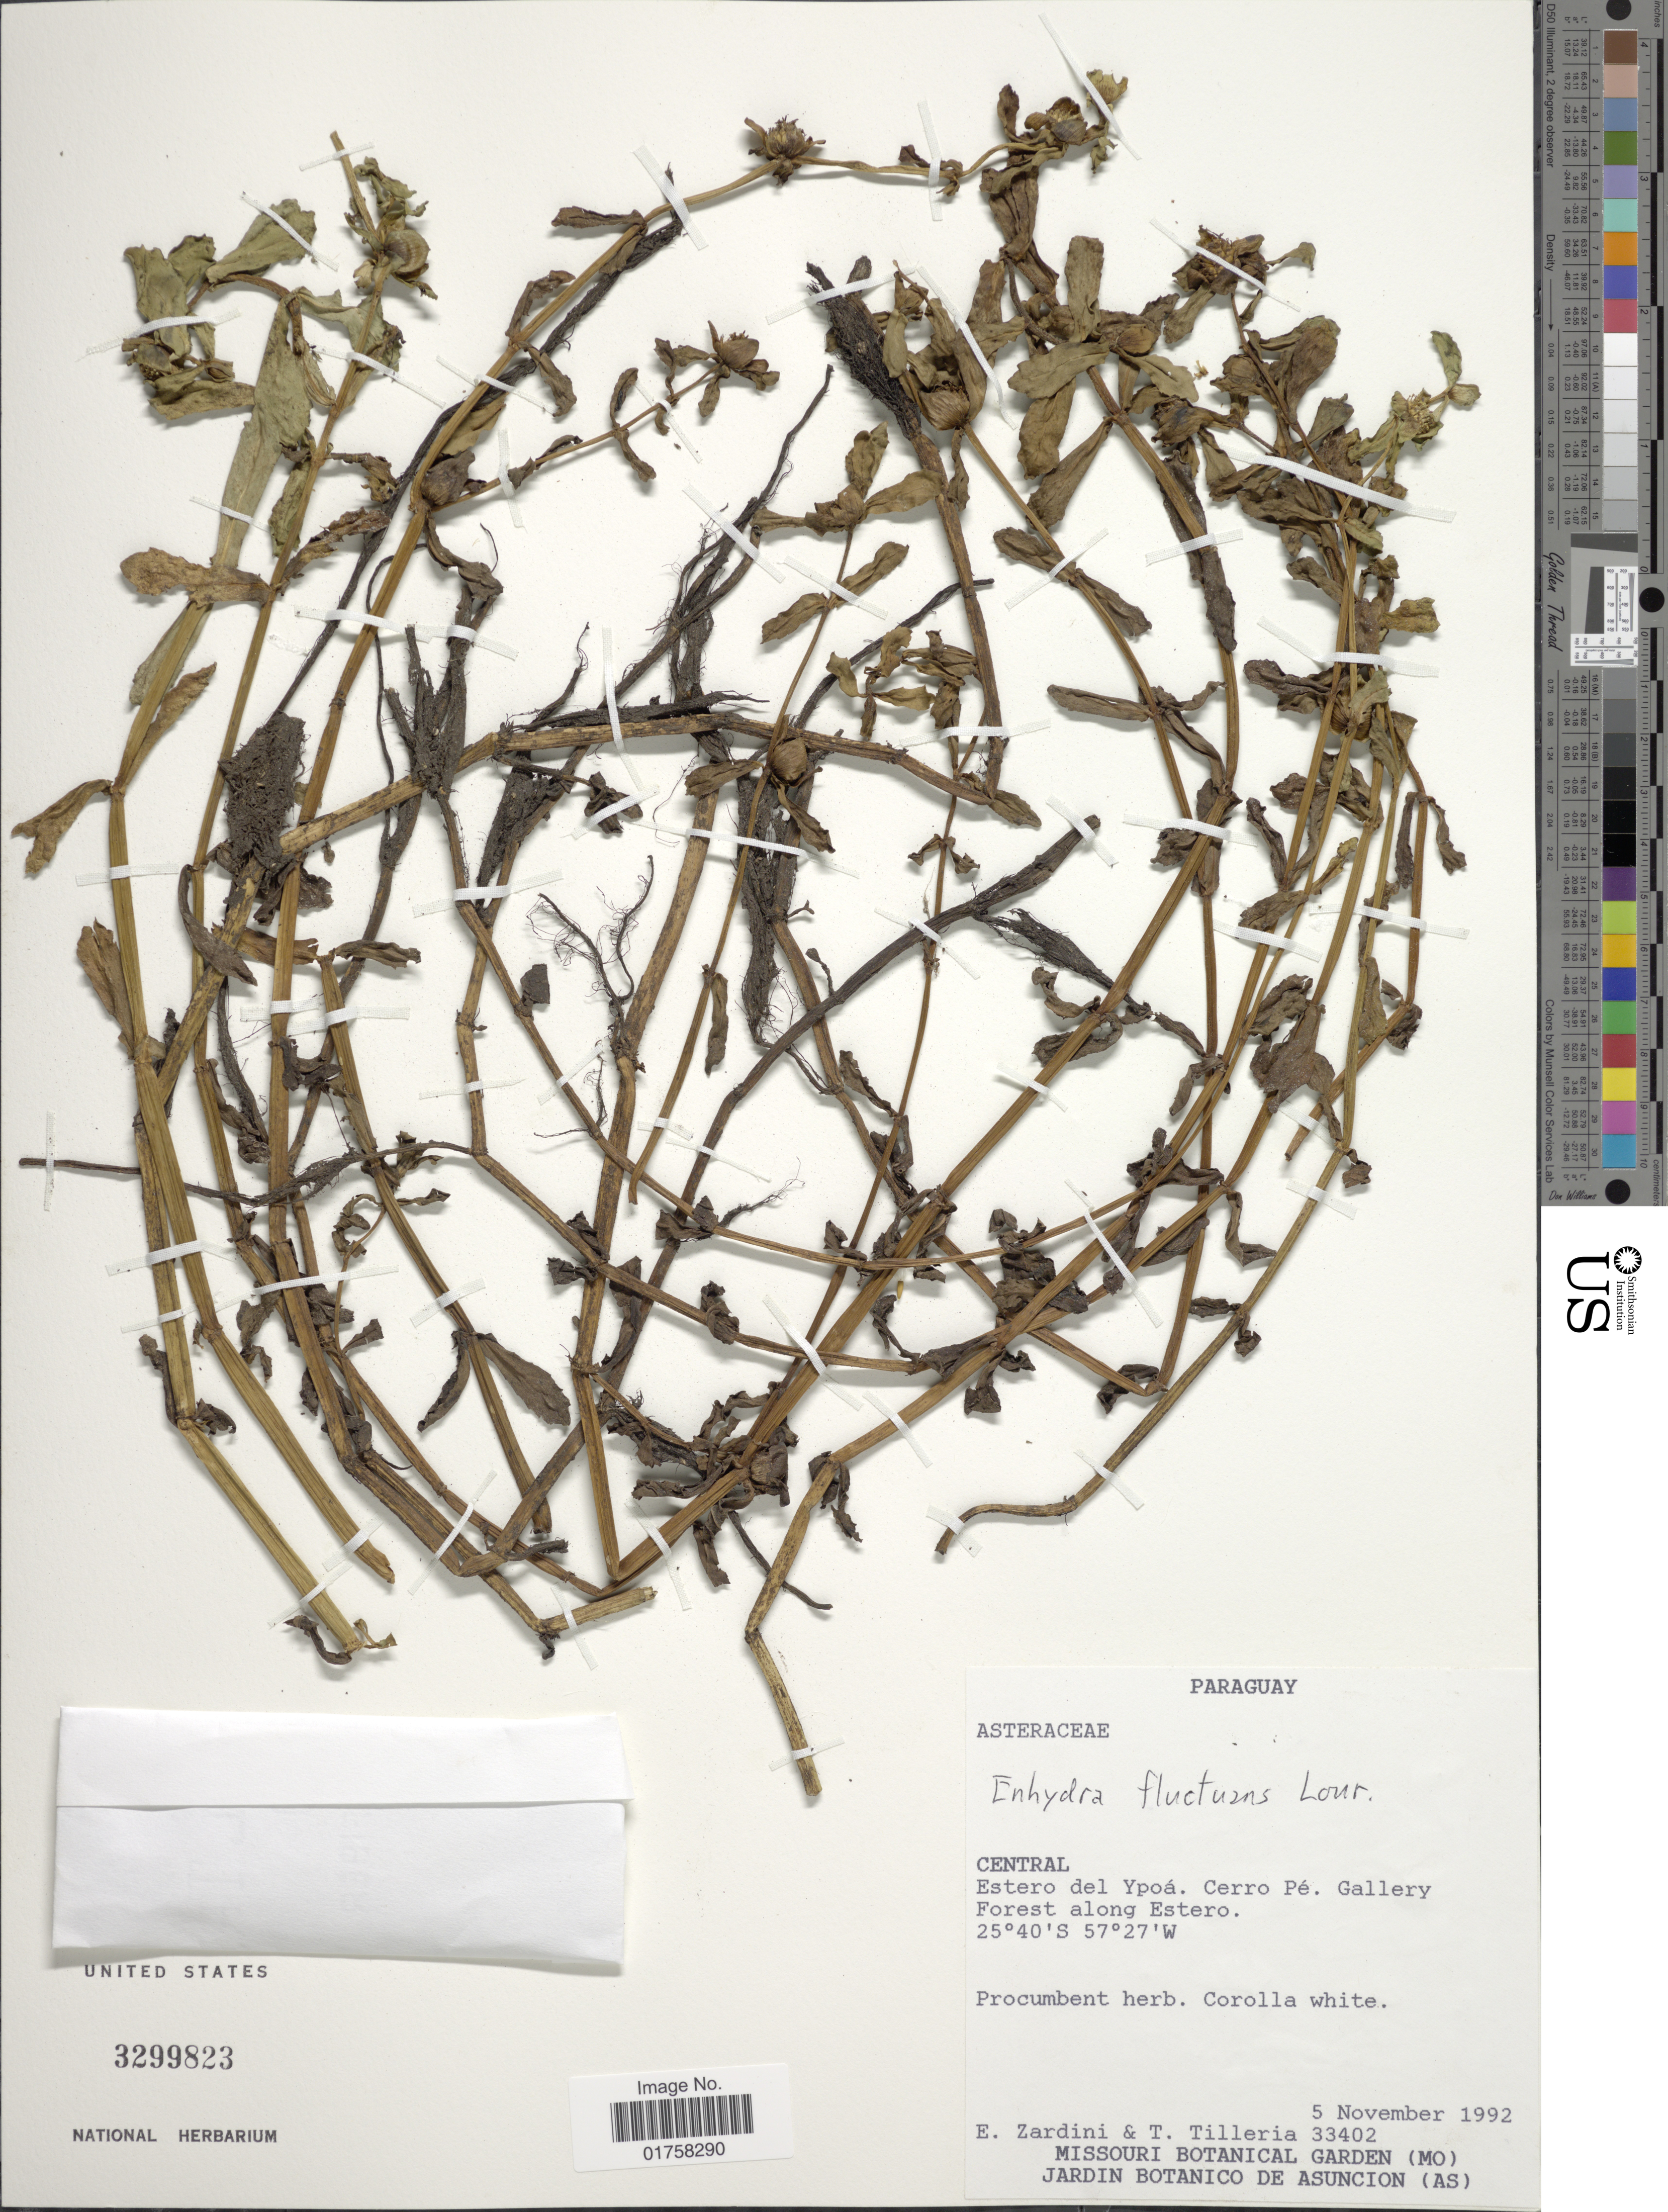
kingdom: Plantae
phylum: Tracheophyta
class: Magnoliopsida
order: Asterales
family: Asteraceae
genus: Enhydra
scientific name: Enhydra fluctuans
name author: Lour.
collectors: E. M. Zardini & T. Tilleria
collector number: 33402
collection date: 1992-11-05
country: Paraguay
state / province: Central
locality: Estero del Ypoá. Cerro Pé. Gallery Forest along Estero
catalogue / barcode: US 3299823